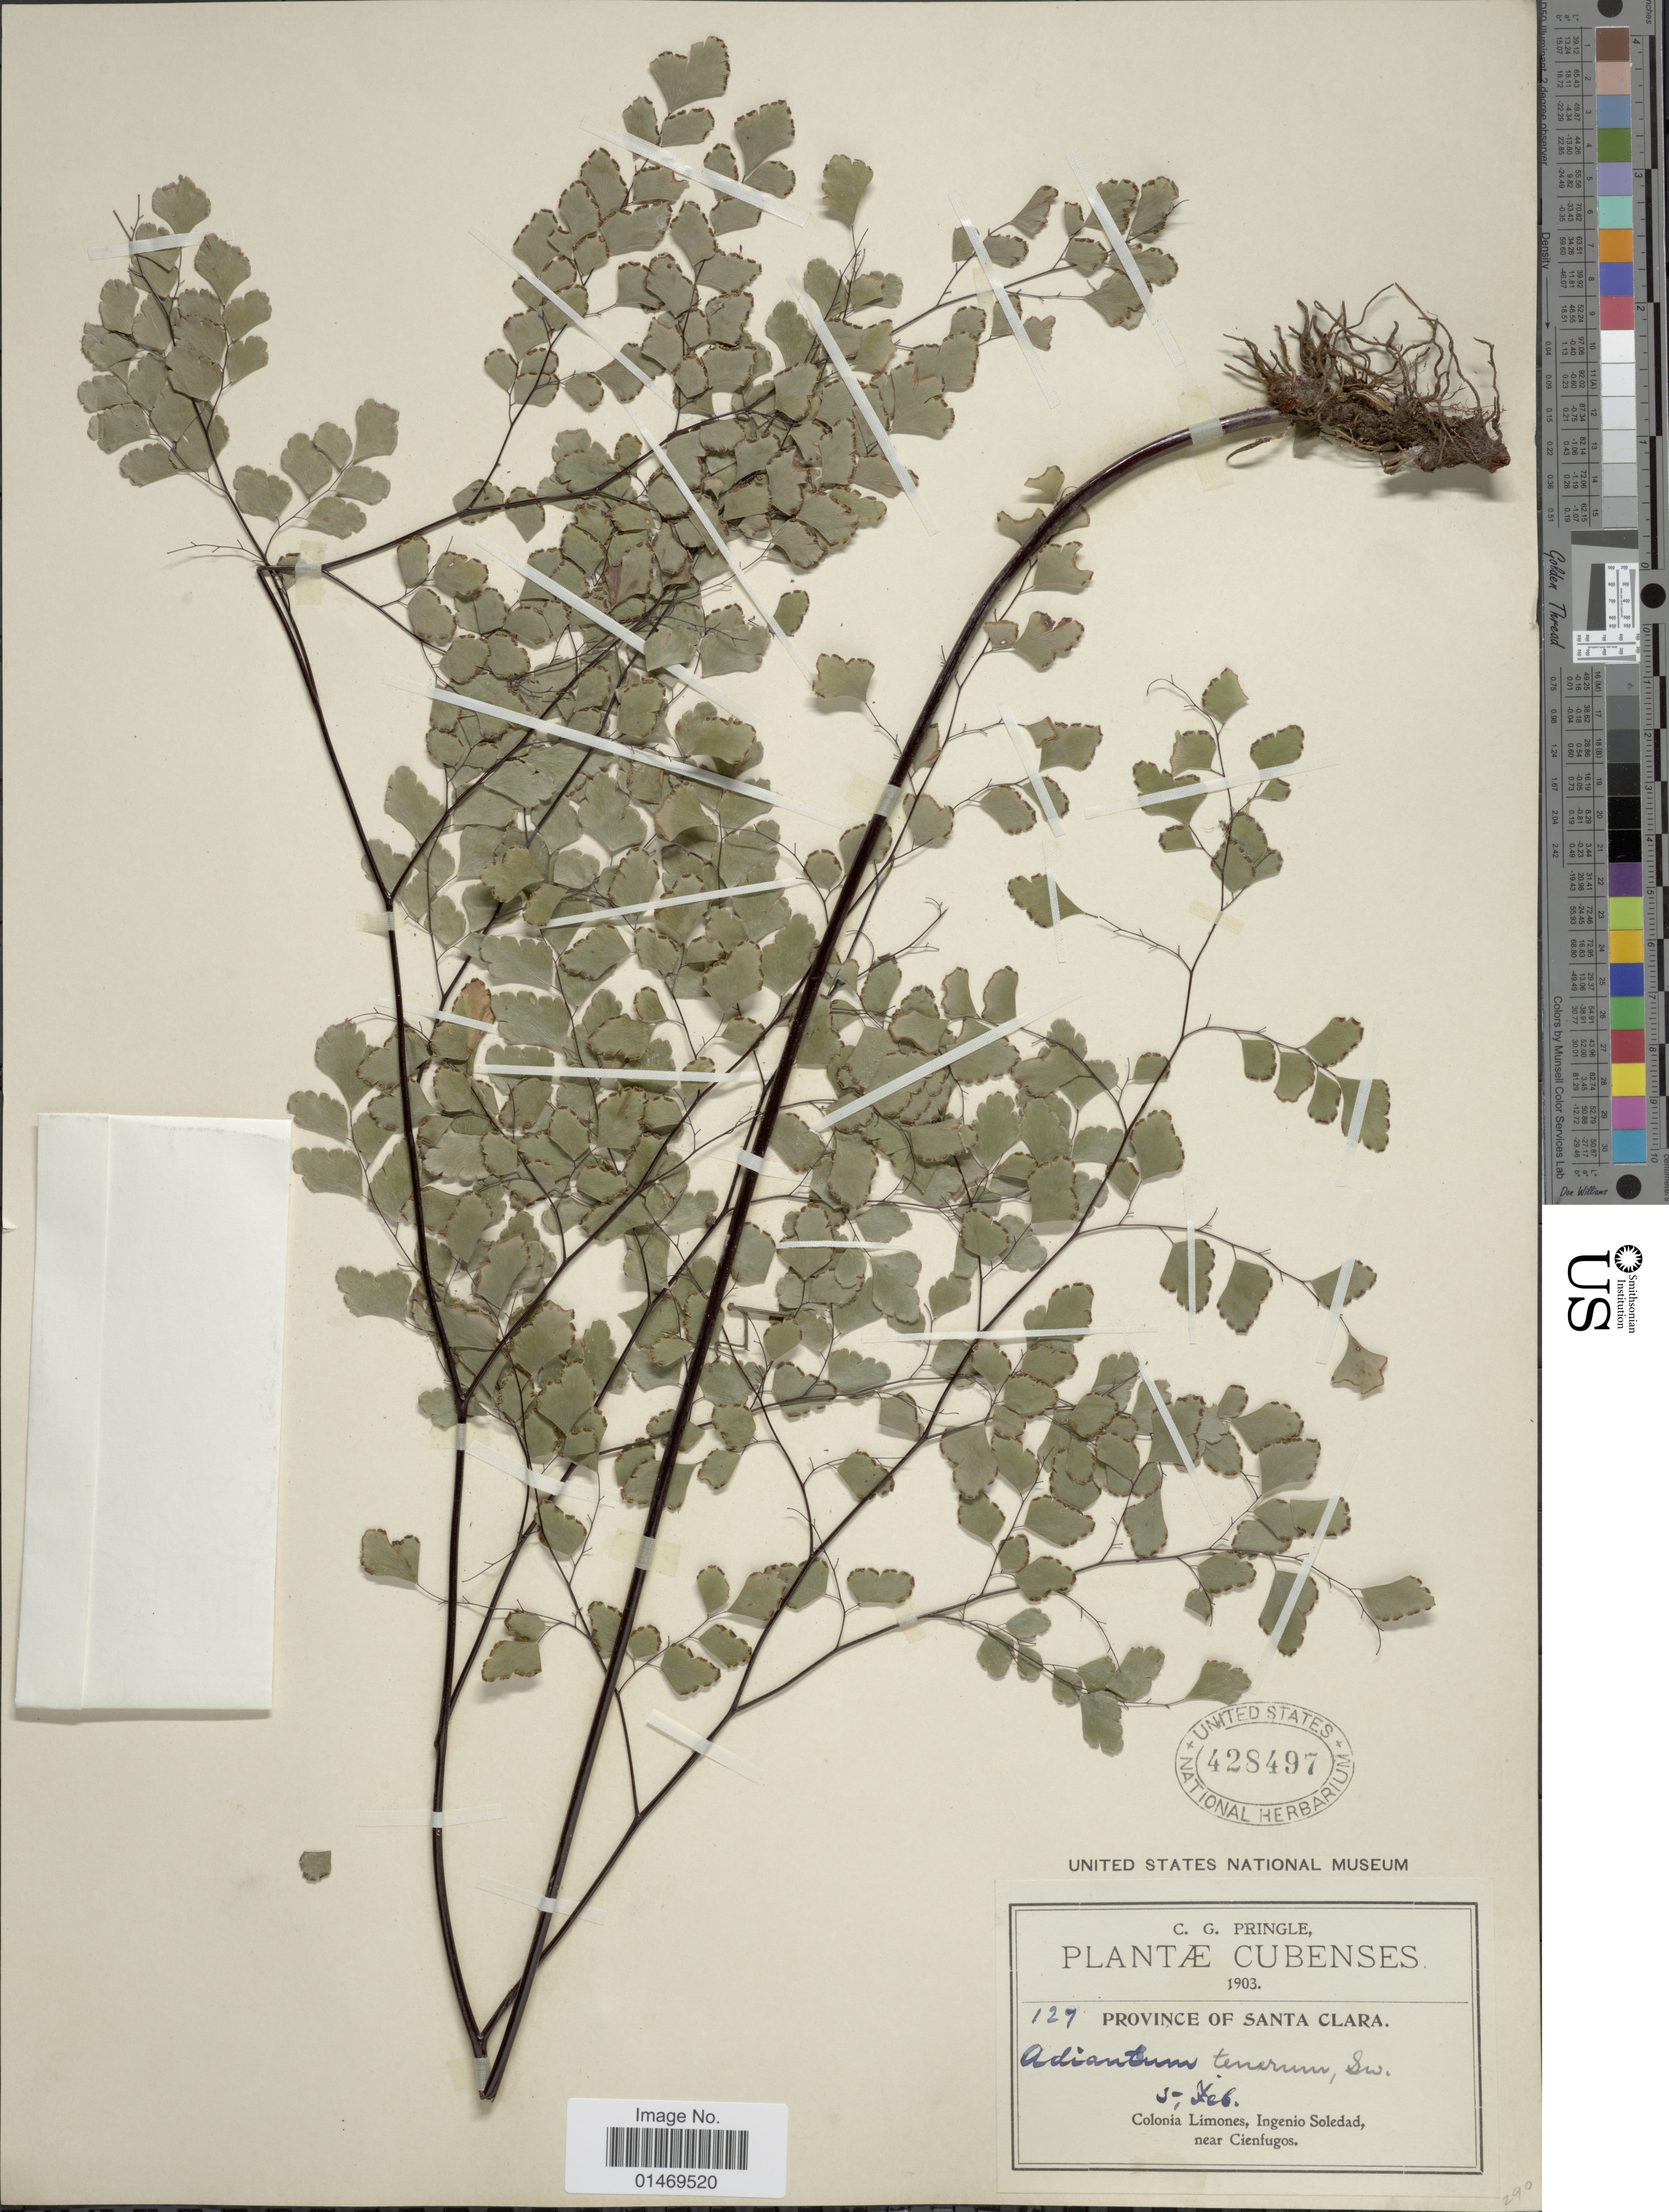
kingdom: Plantae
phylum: Tracheophyta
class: Polypodiopsida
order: Polypodiales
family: Pteridaceae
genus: Adiantum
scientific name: Adiantum tenerum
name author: Sw.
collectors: C. G. Pringle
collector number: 127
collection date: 1903-02-05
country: Cuba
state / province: Las Villas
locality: Province of Santa Clara, Colonia Limones, Ingenio Soledad, near Cienfugos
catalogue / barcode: US 428497